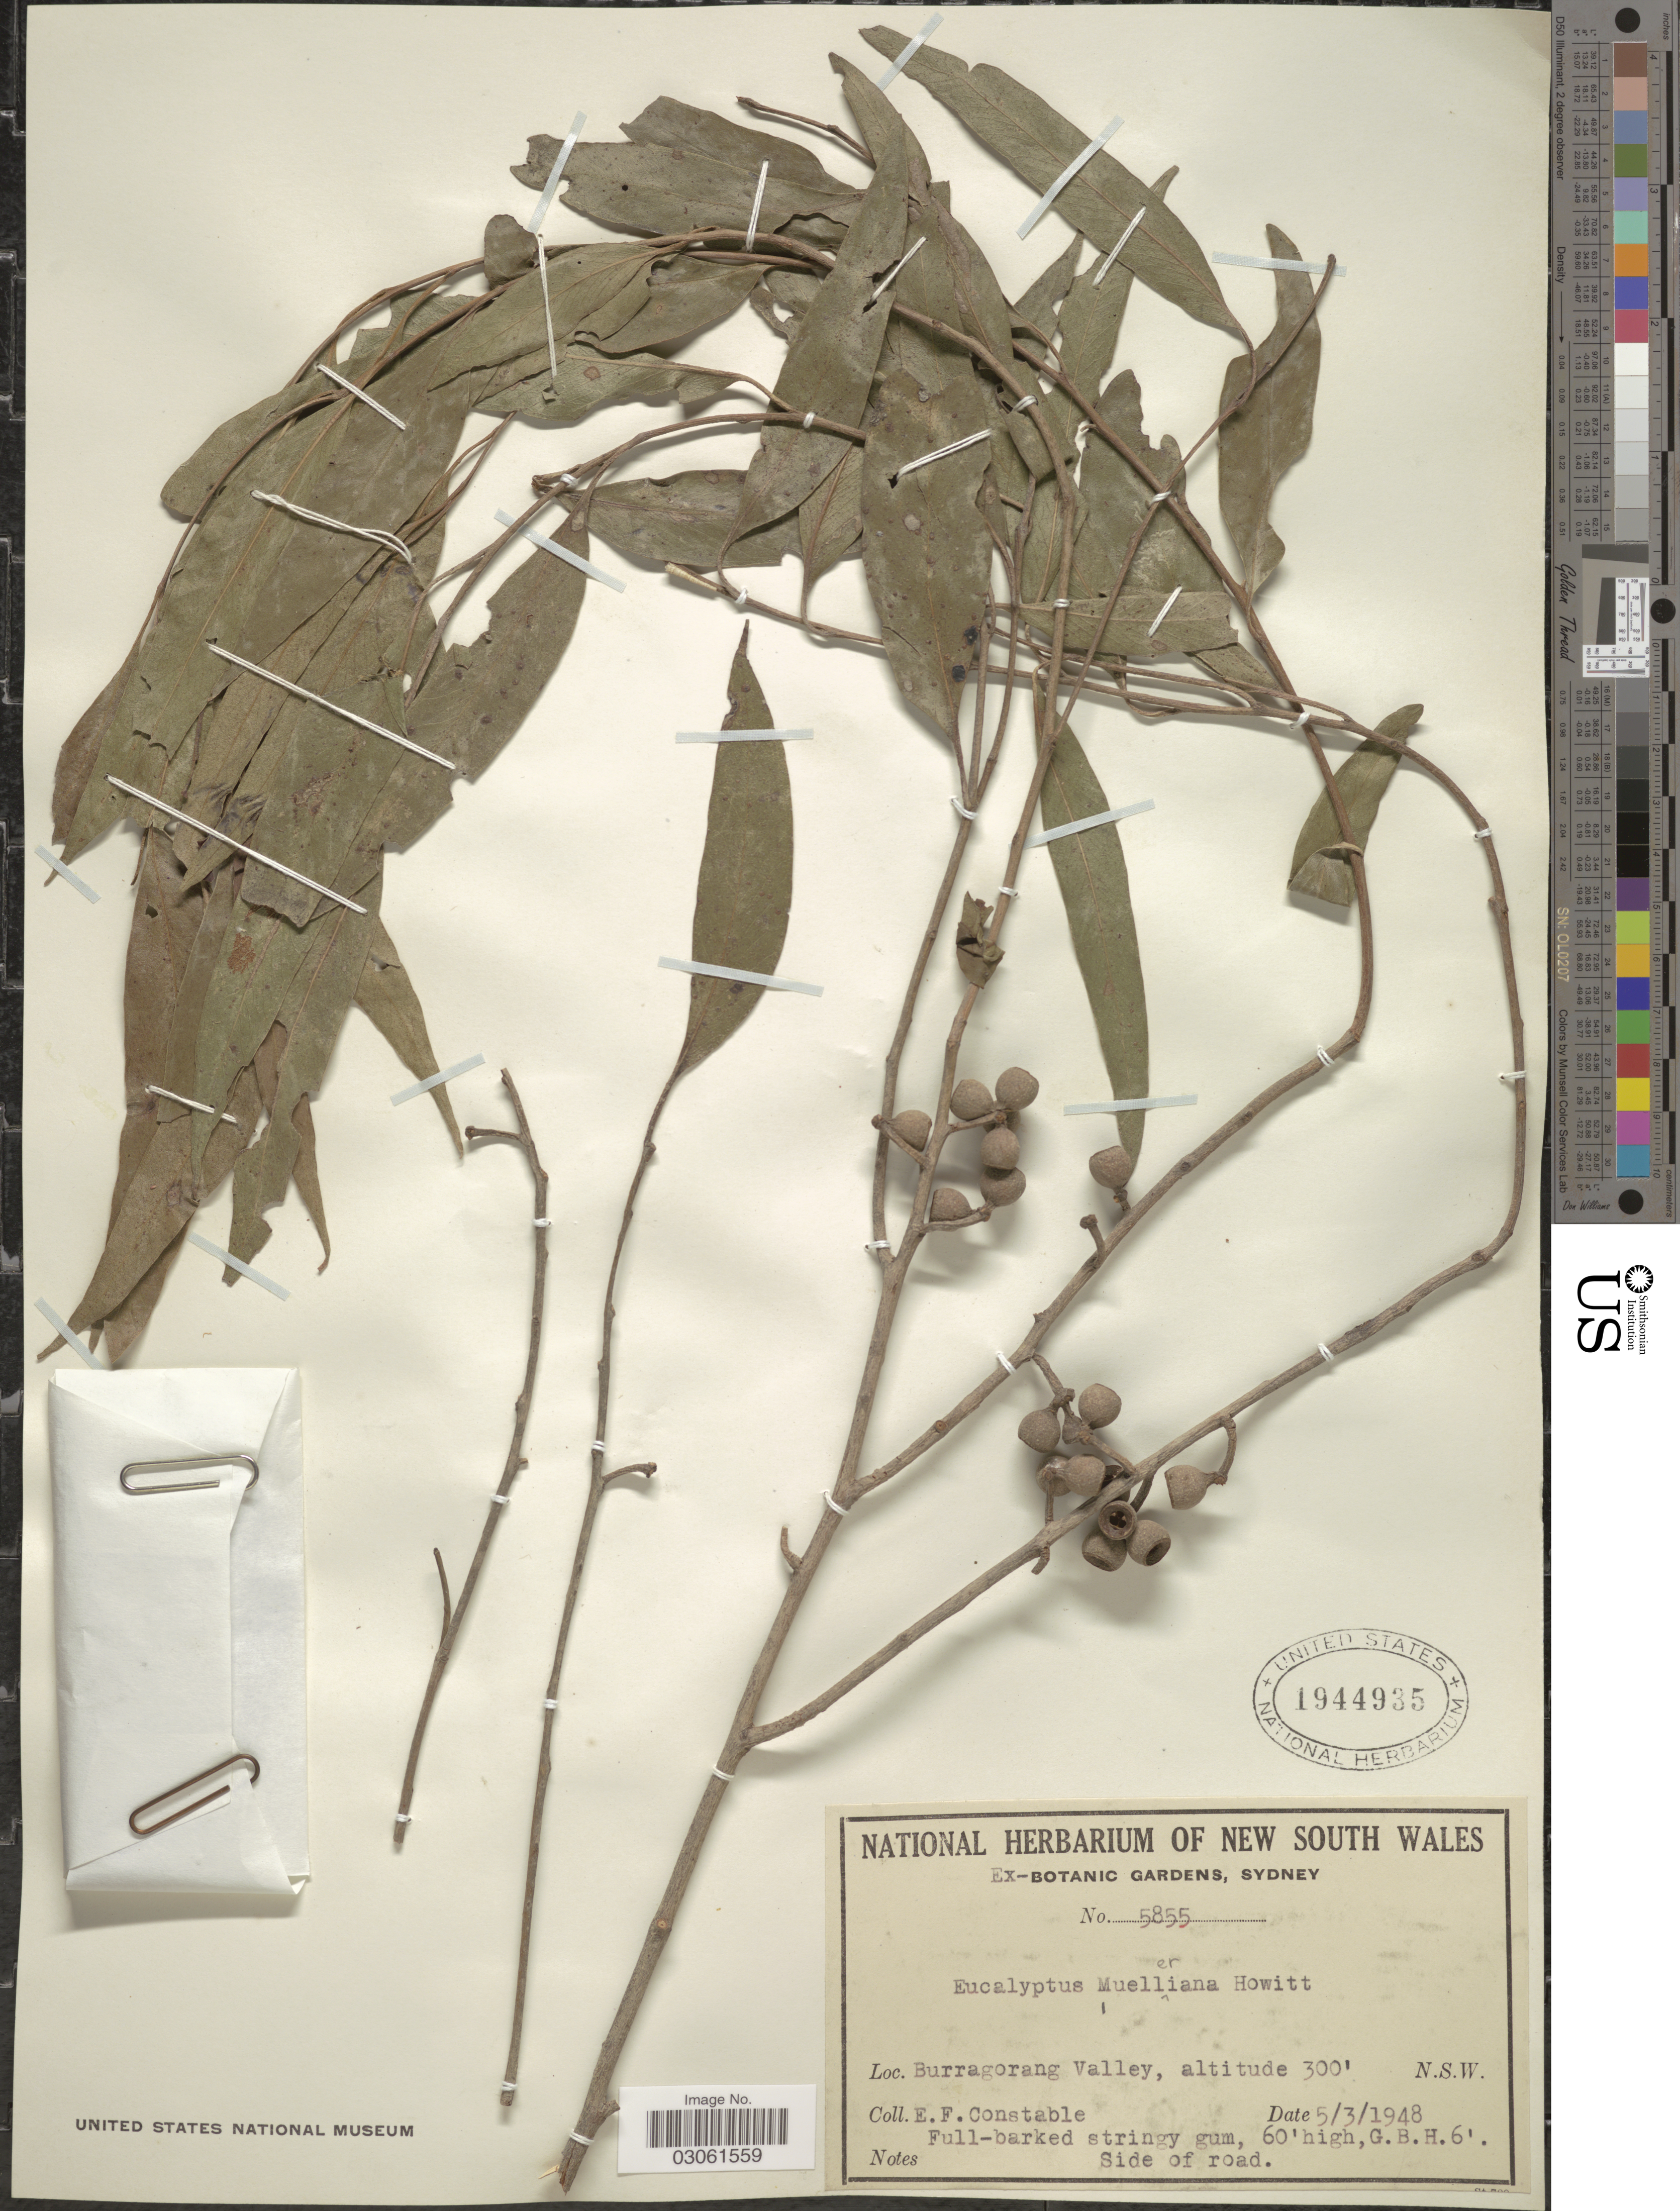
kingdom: Plantae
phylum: Tracheophyta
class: Magnoliopsida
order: Myrtales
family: Myrtaceae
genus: Eucalyptus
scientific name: Eucalyptus muelleriana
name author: A.w. Howitt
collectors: E. F. Constable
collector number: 5855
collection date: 1948-03-05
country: Australia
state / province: New South Wales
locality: Burragorang Valley, N. S. W.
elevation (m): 91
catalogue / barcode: US 1944935